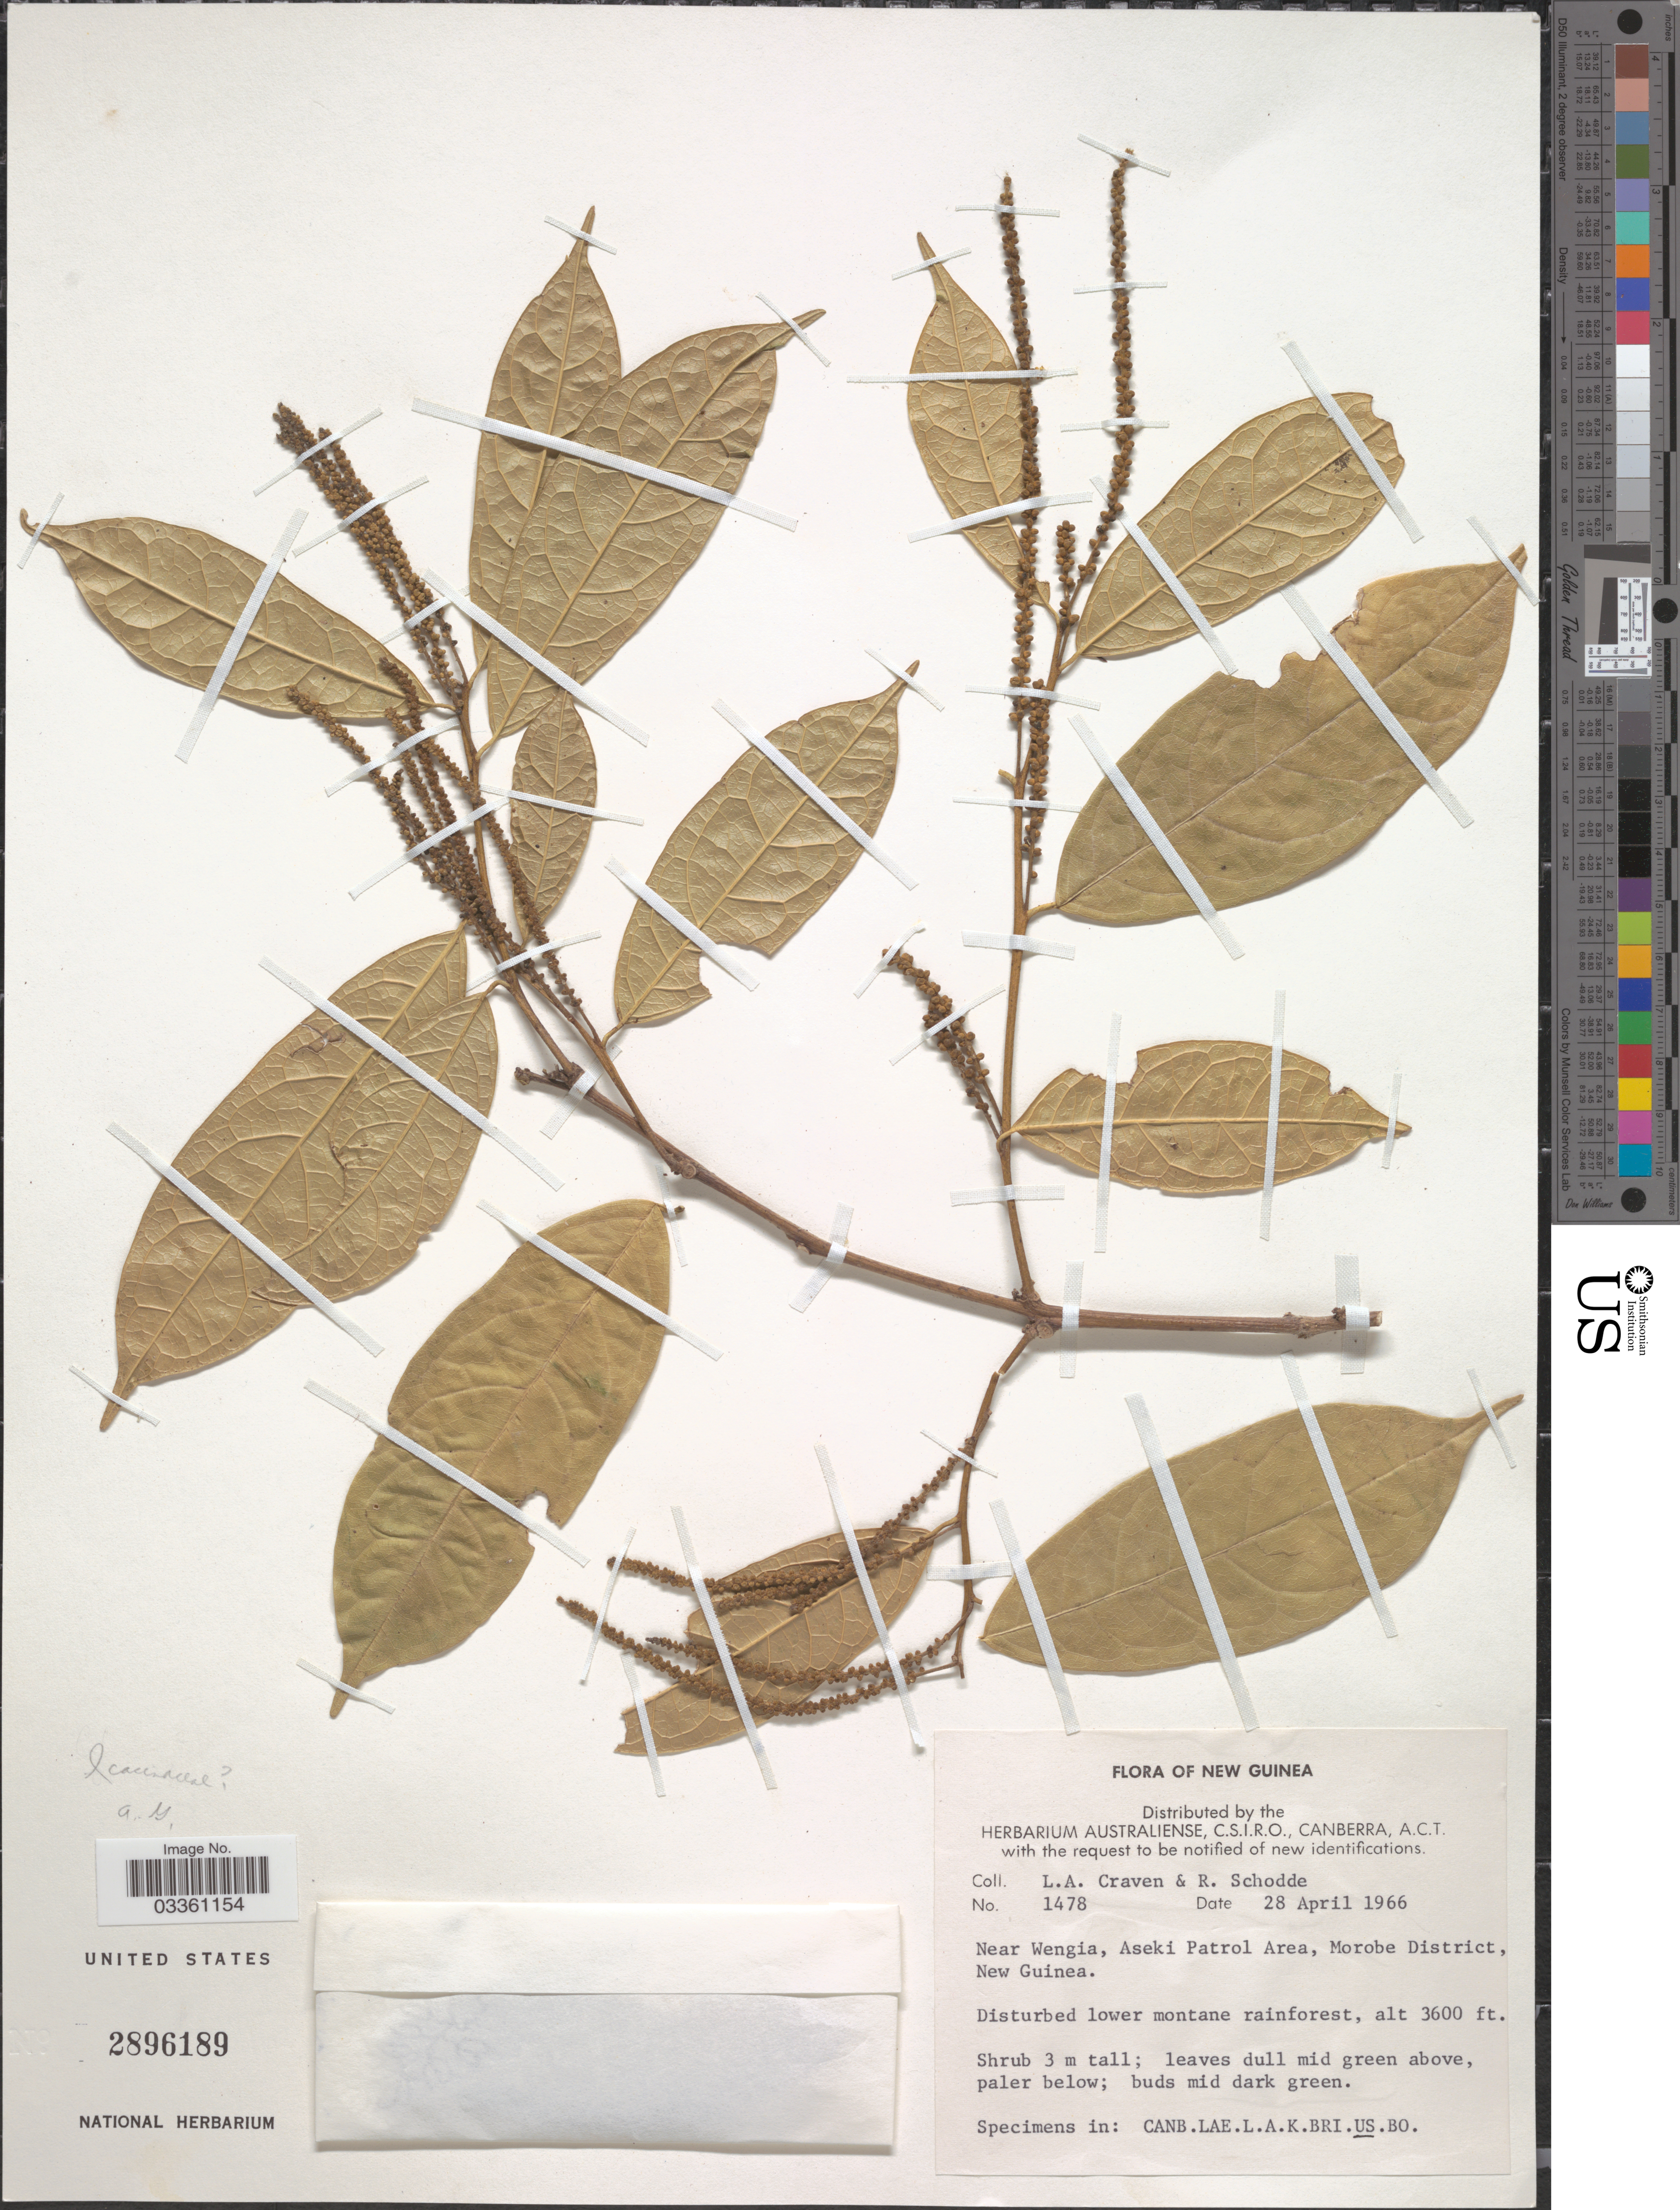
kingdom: Plantae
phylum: Tracheophyta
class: Magnoliopsida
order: Icacinales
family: Icacinaceae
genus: Ryticaryum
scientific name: Ryticaryum longifolium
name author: K. Schum. & Lauterb.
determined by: Stull, Gregory W.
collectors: L. A. Craven & R. Schodde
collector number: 1478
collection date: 1966-04-28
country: Papua New Guinea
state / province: Morobe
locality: New Guinea. Near Wengia, Aseki Patrol Area, Morobe District, New Guinea.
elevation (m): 1097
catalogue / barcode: US 2896189